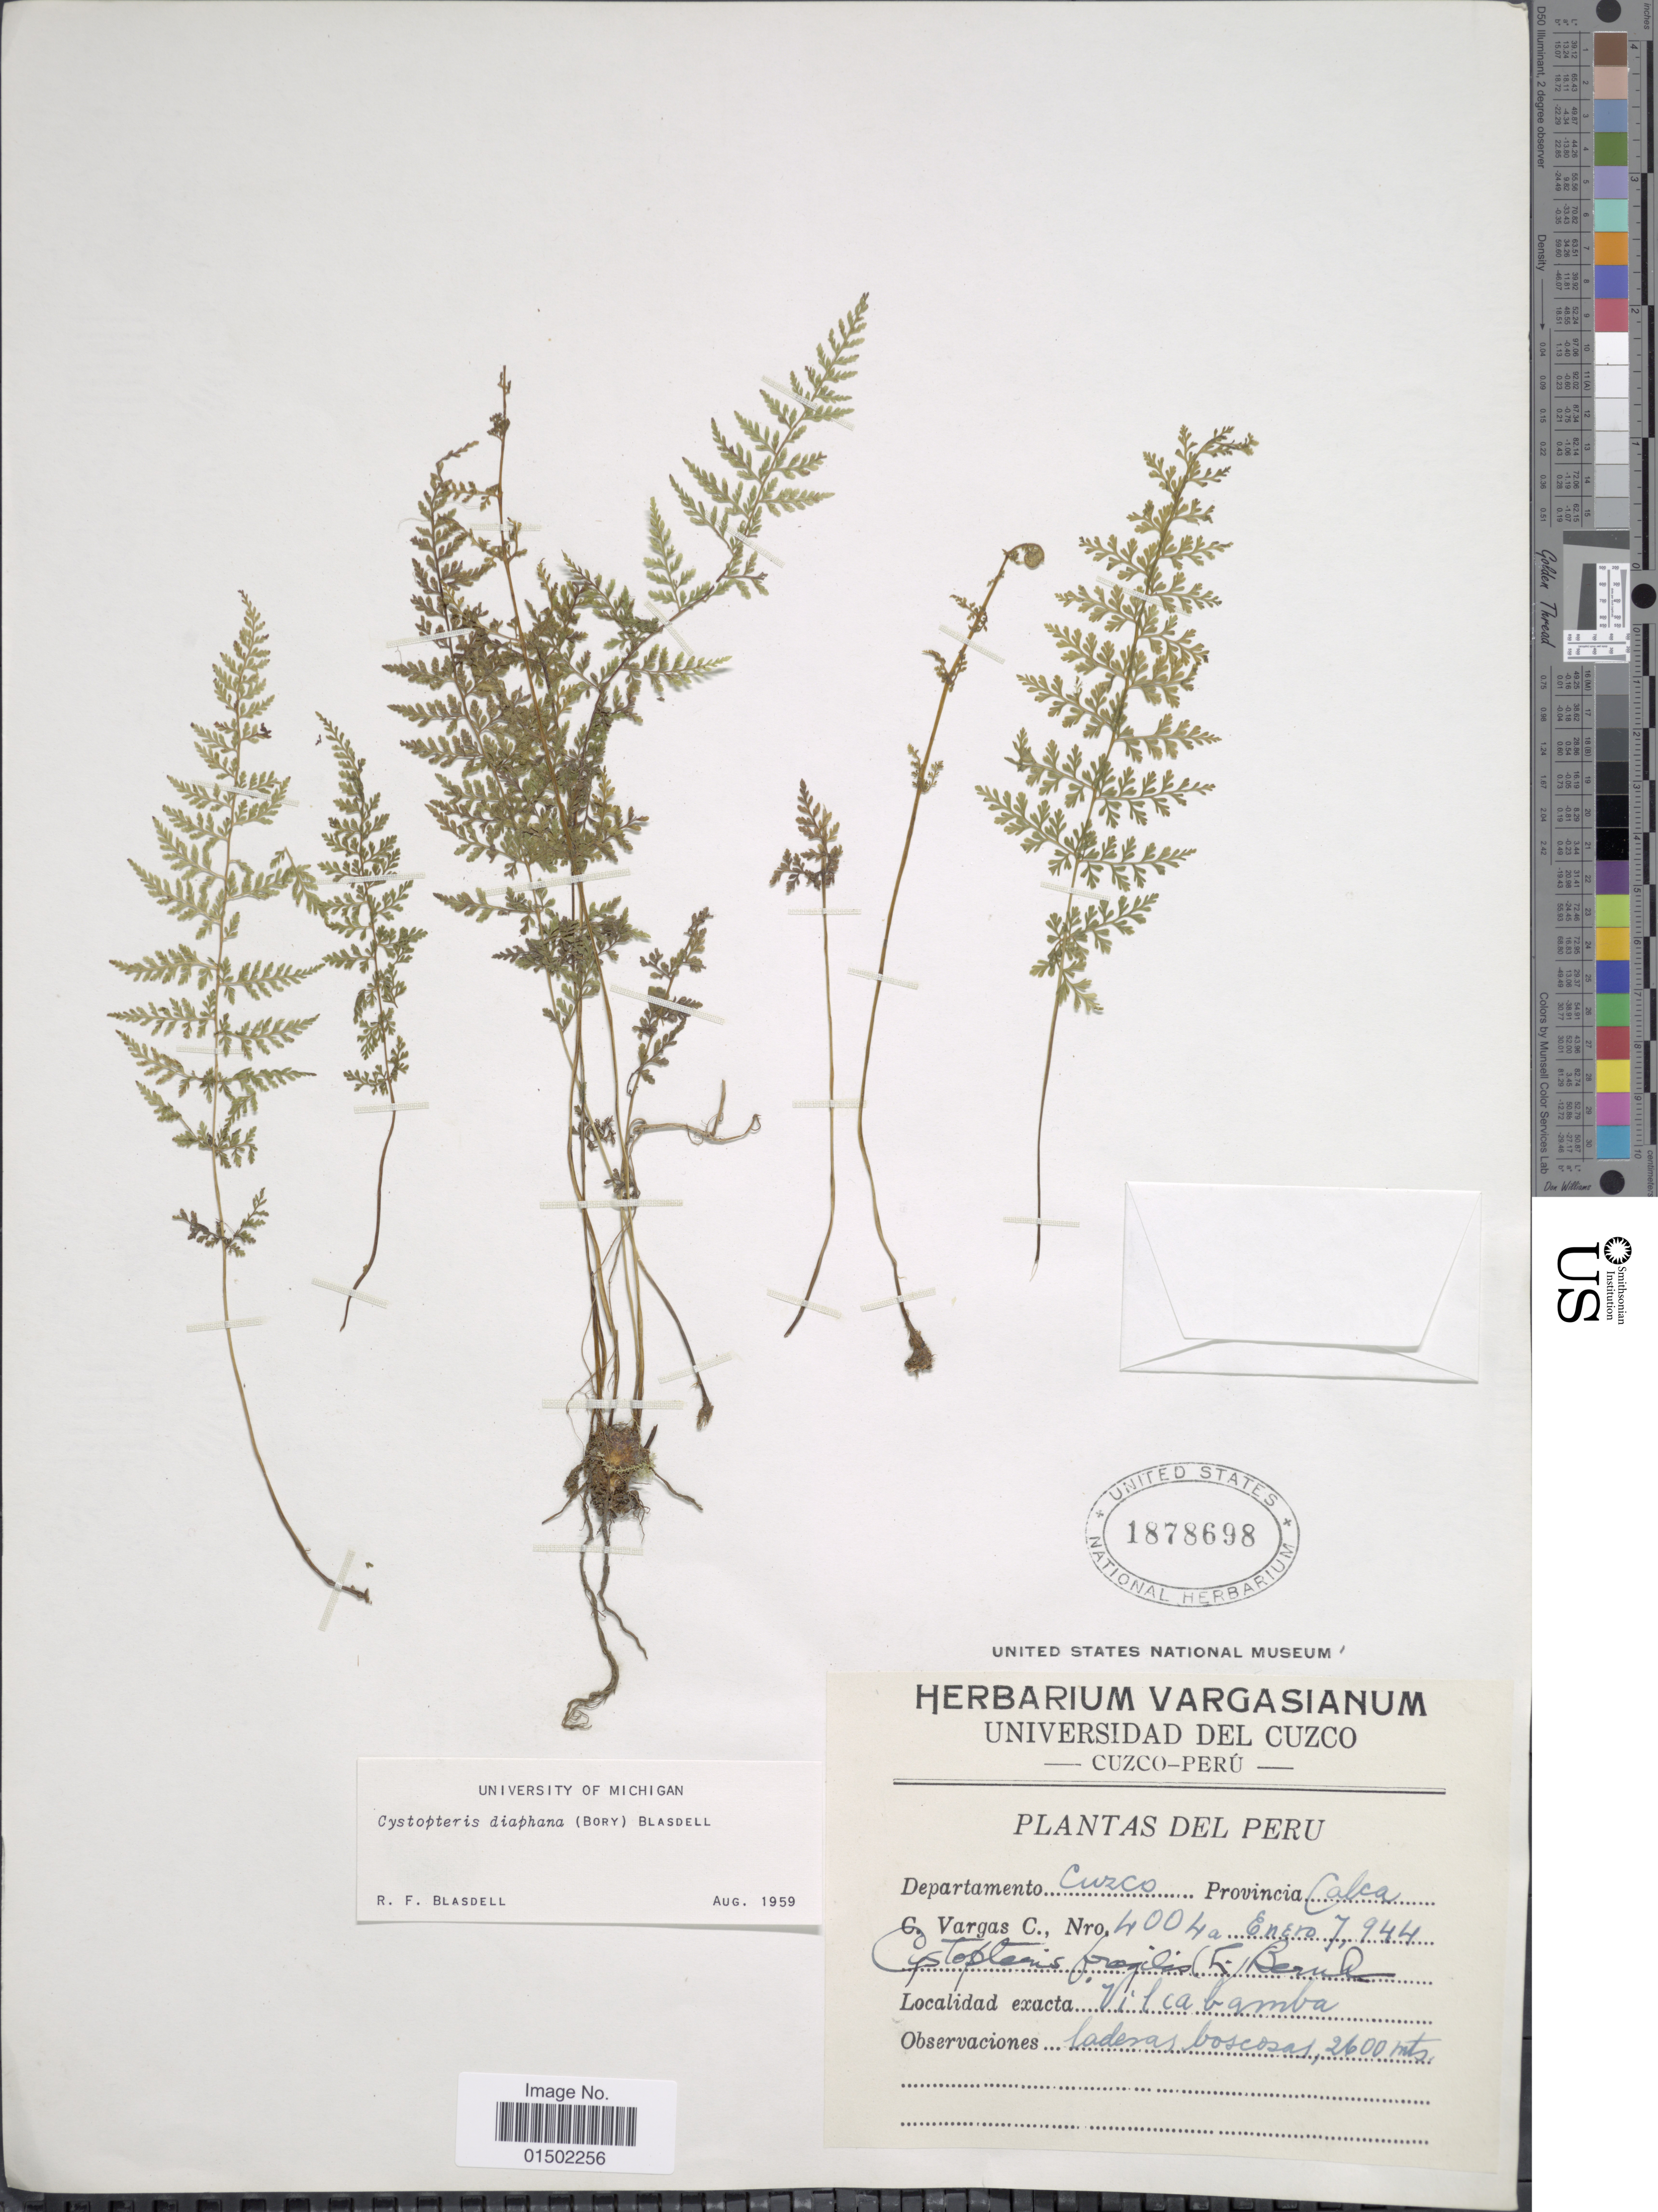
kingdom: Plantae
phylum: Tracheophyta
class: Polypodiopsida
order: Polypodiales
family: Cystopteridaceae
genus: Cystopteris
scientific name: Cystopteris diaphana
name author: (Bory) Blasdell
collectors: C. Vargas Calderón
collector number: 4004a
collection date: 1944-01-07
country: Peru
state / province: Cusco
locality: Departamento Cuzco. Provincia Calca, Vilcabamba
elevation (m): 2600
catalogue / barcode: US 1878698